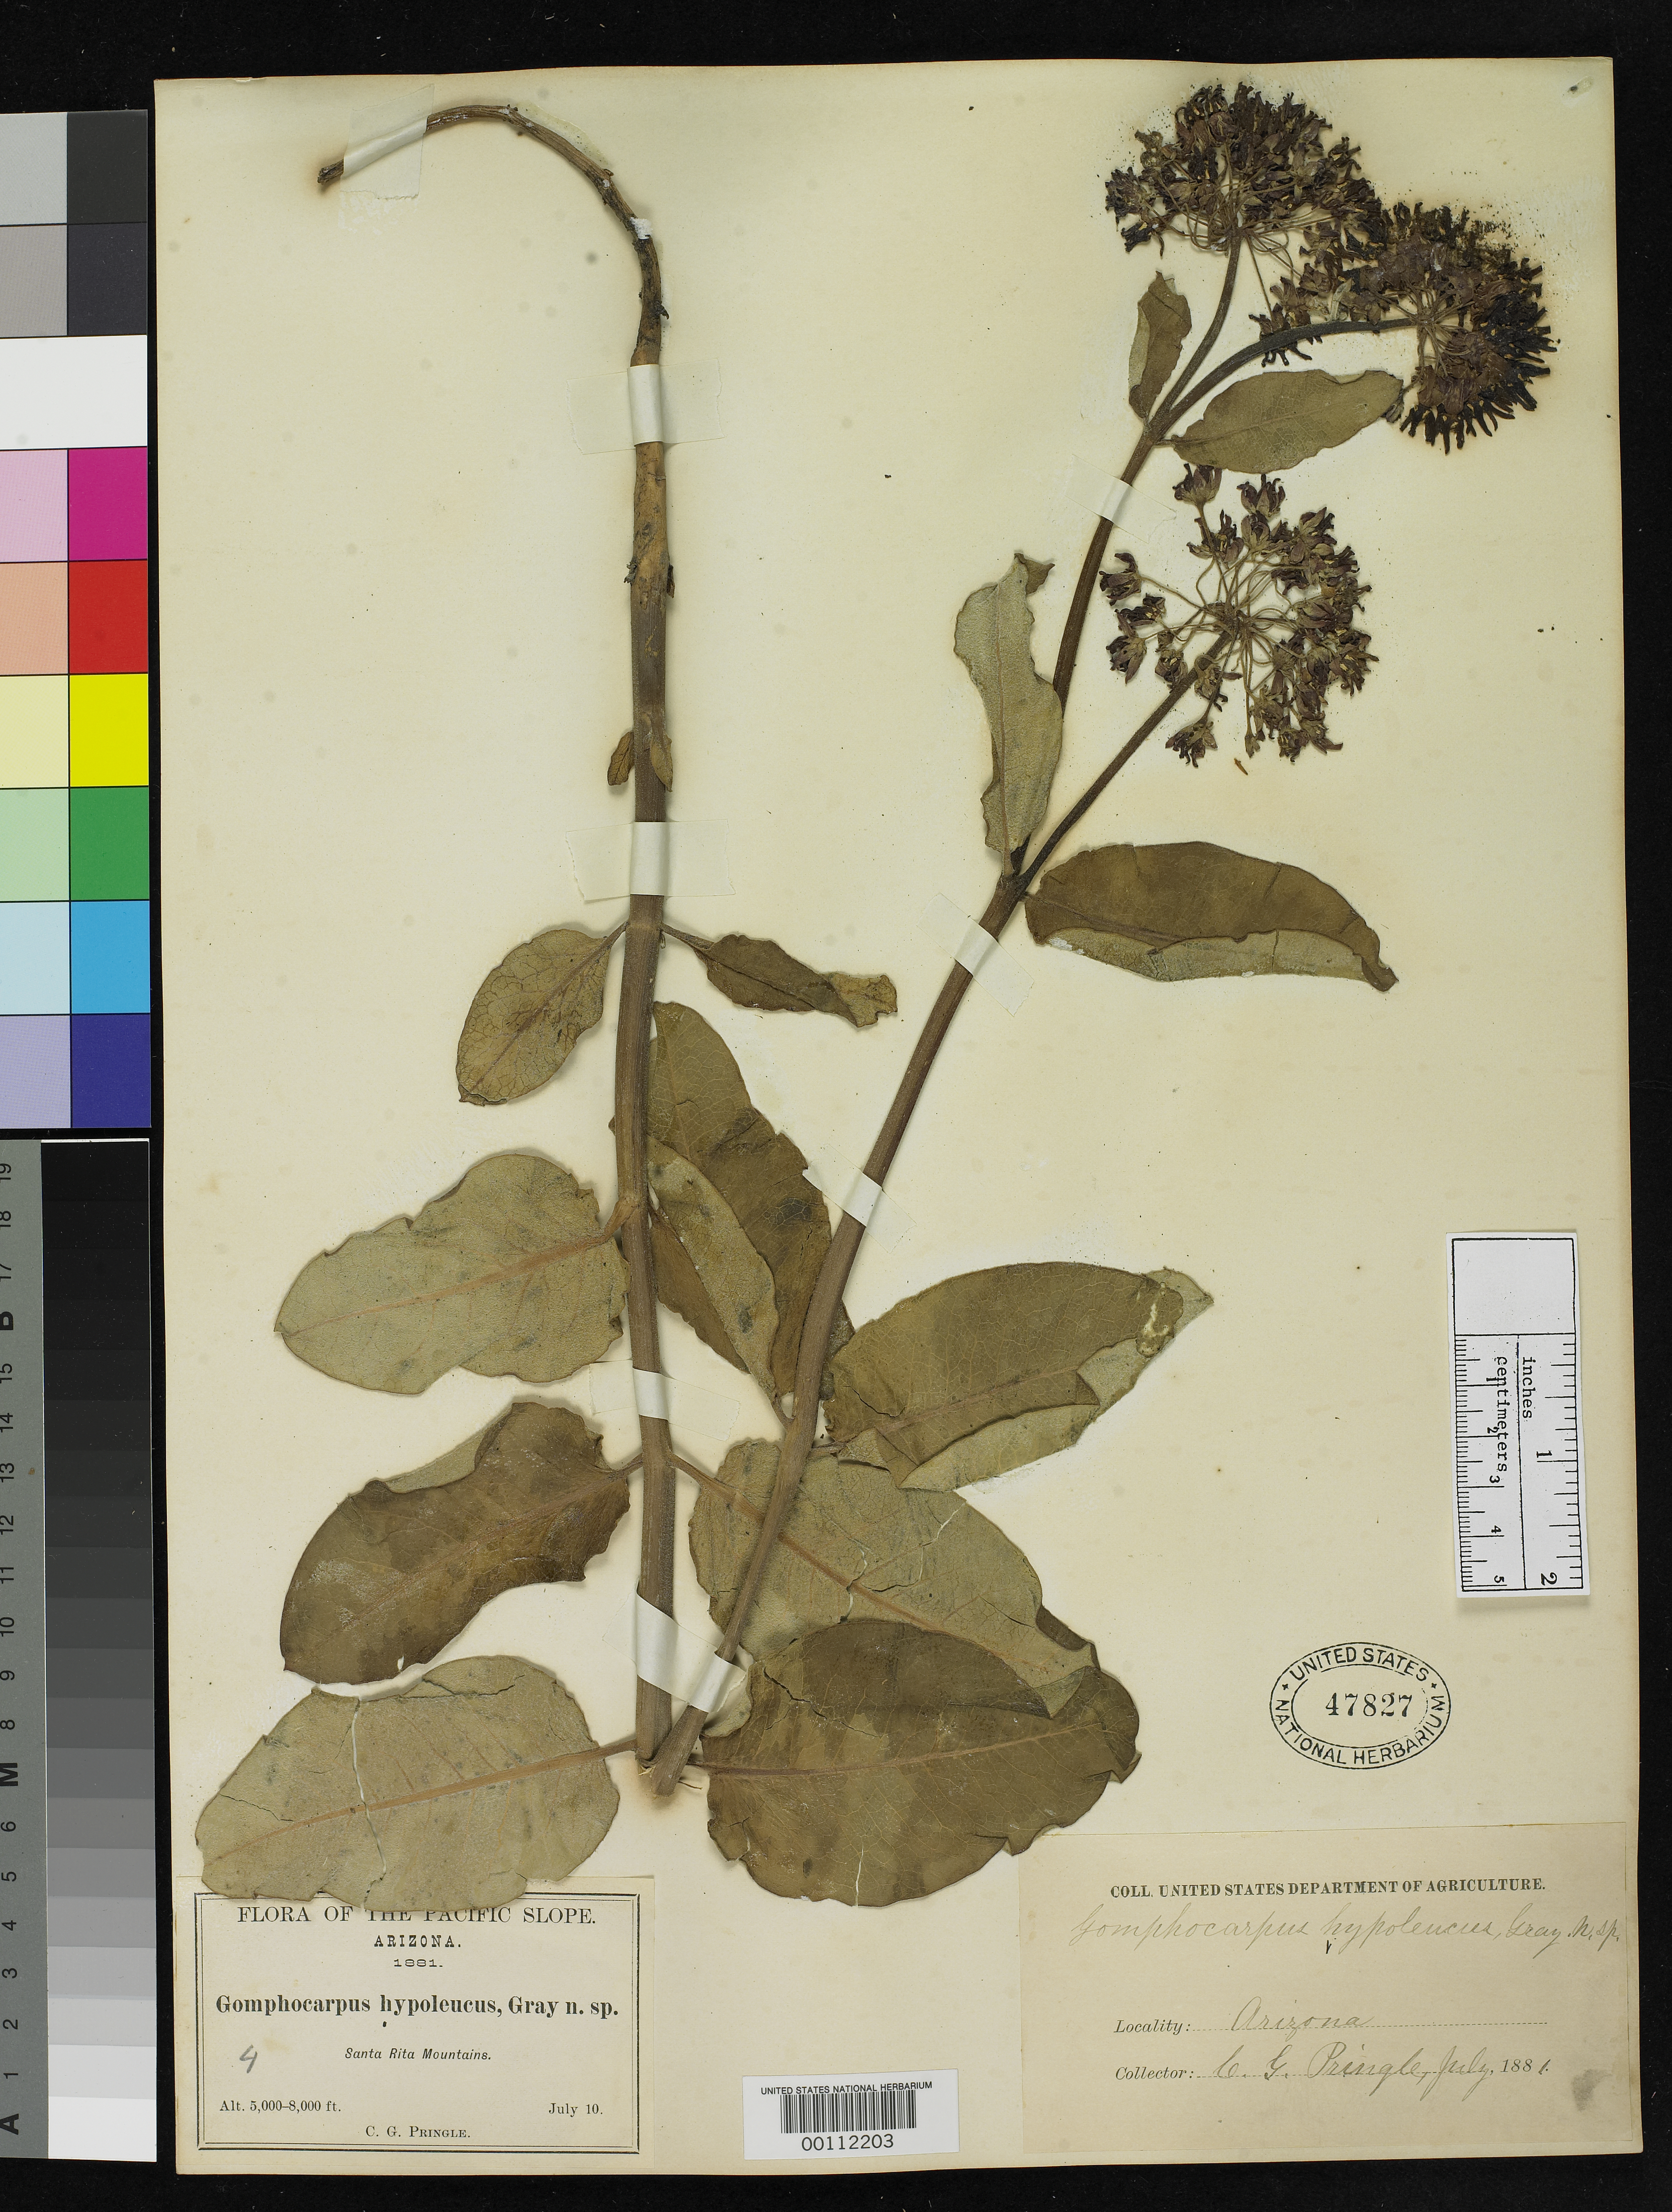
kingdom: Plantae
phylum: Tracheophyta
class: Magnoliopsida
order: Gentianales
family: Apocynaceae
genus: Gomphocarpus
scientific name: Gomphocarpus hypoleucus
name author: A. Gray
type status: Type Collection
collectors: C. G. Pringle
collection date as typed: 10 Jul 1881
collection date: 1881-07-10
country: United States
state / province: Arizona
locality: Santa Rita Mountains.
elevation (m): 1524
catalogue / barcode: US 47827